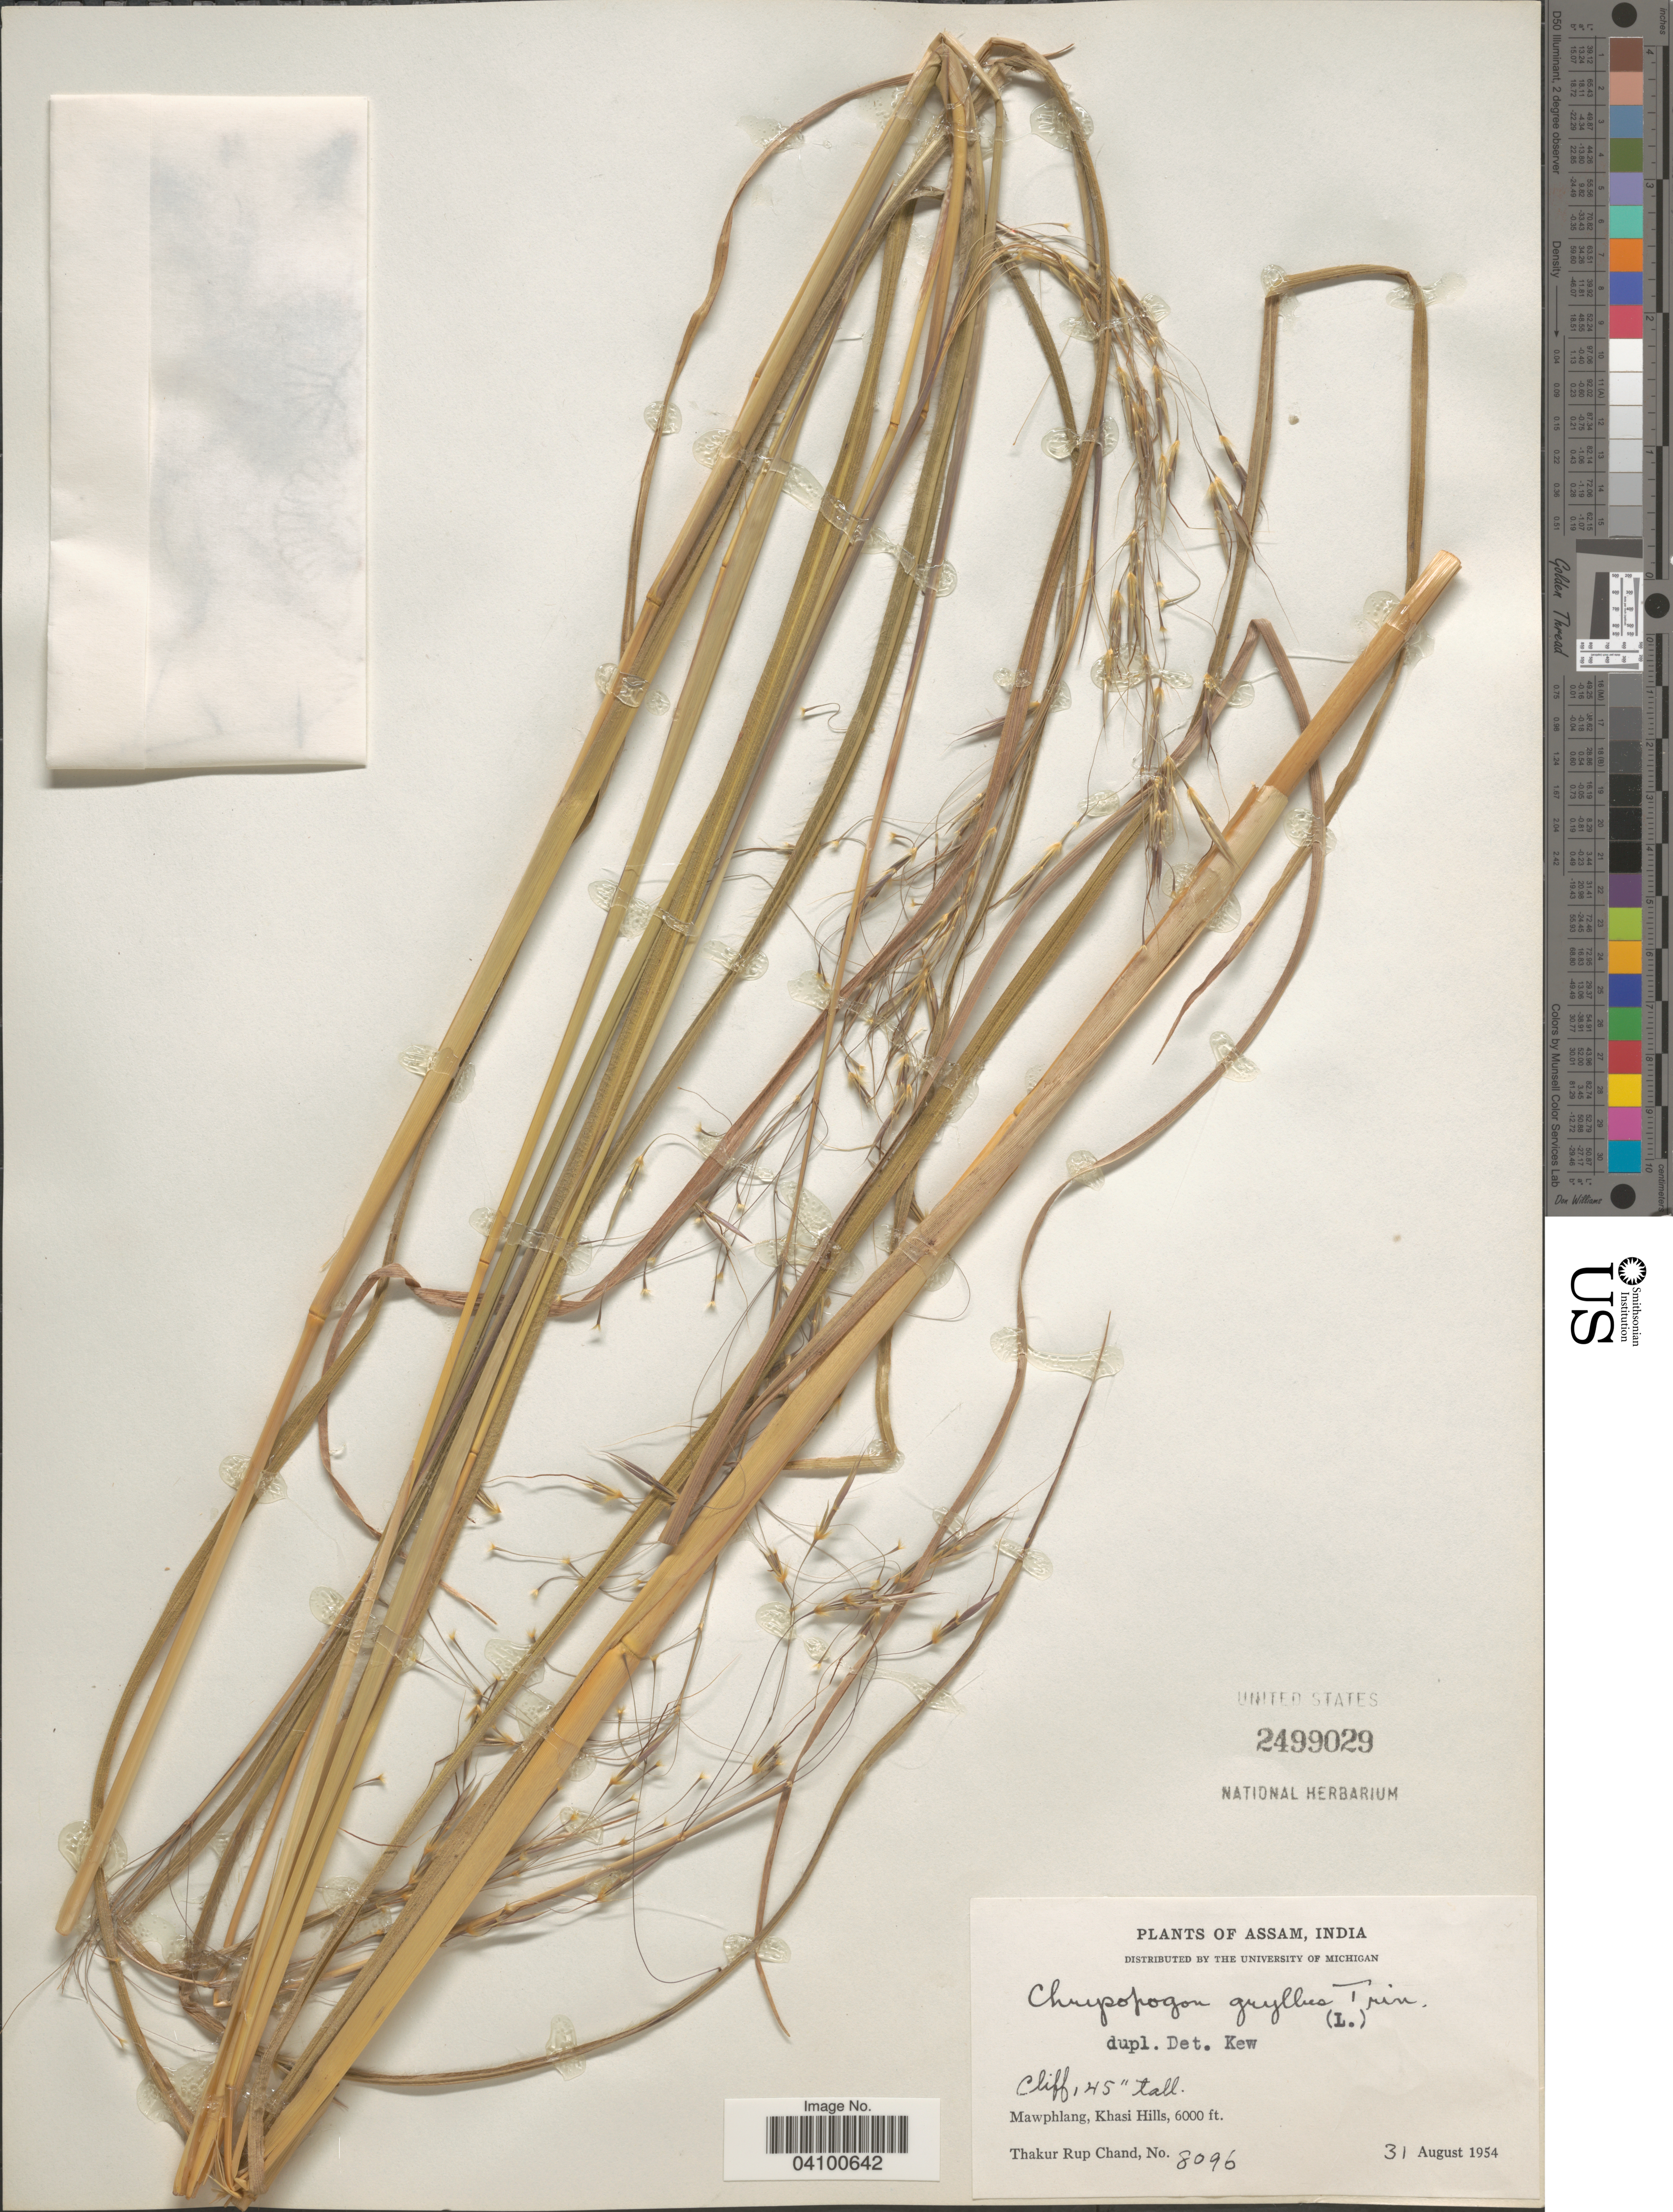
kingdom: Plantae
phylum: Tracheophyta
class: Liliopsida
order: Poales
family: Poaceae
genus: Chrysopogon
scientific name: Chrysopogon gryllus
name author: (L.) Trin.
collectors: T. R. Chand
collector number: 8096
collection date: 1954-08-31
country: India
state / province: Meghalaya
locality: Mawphlang, Khasi Hills.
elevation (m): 1829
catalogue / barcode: US 2499029